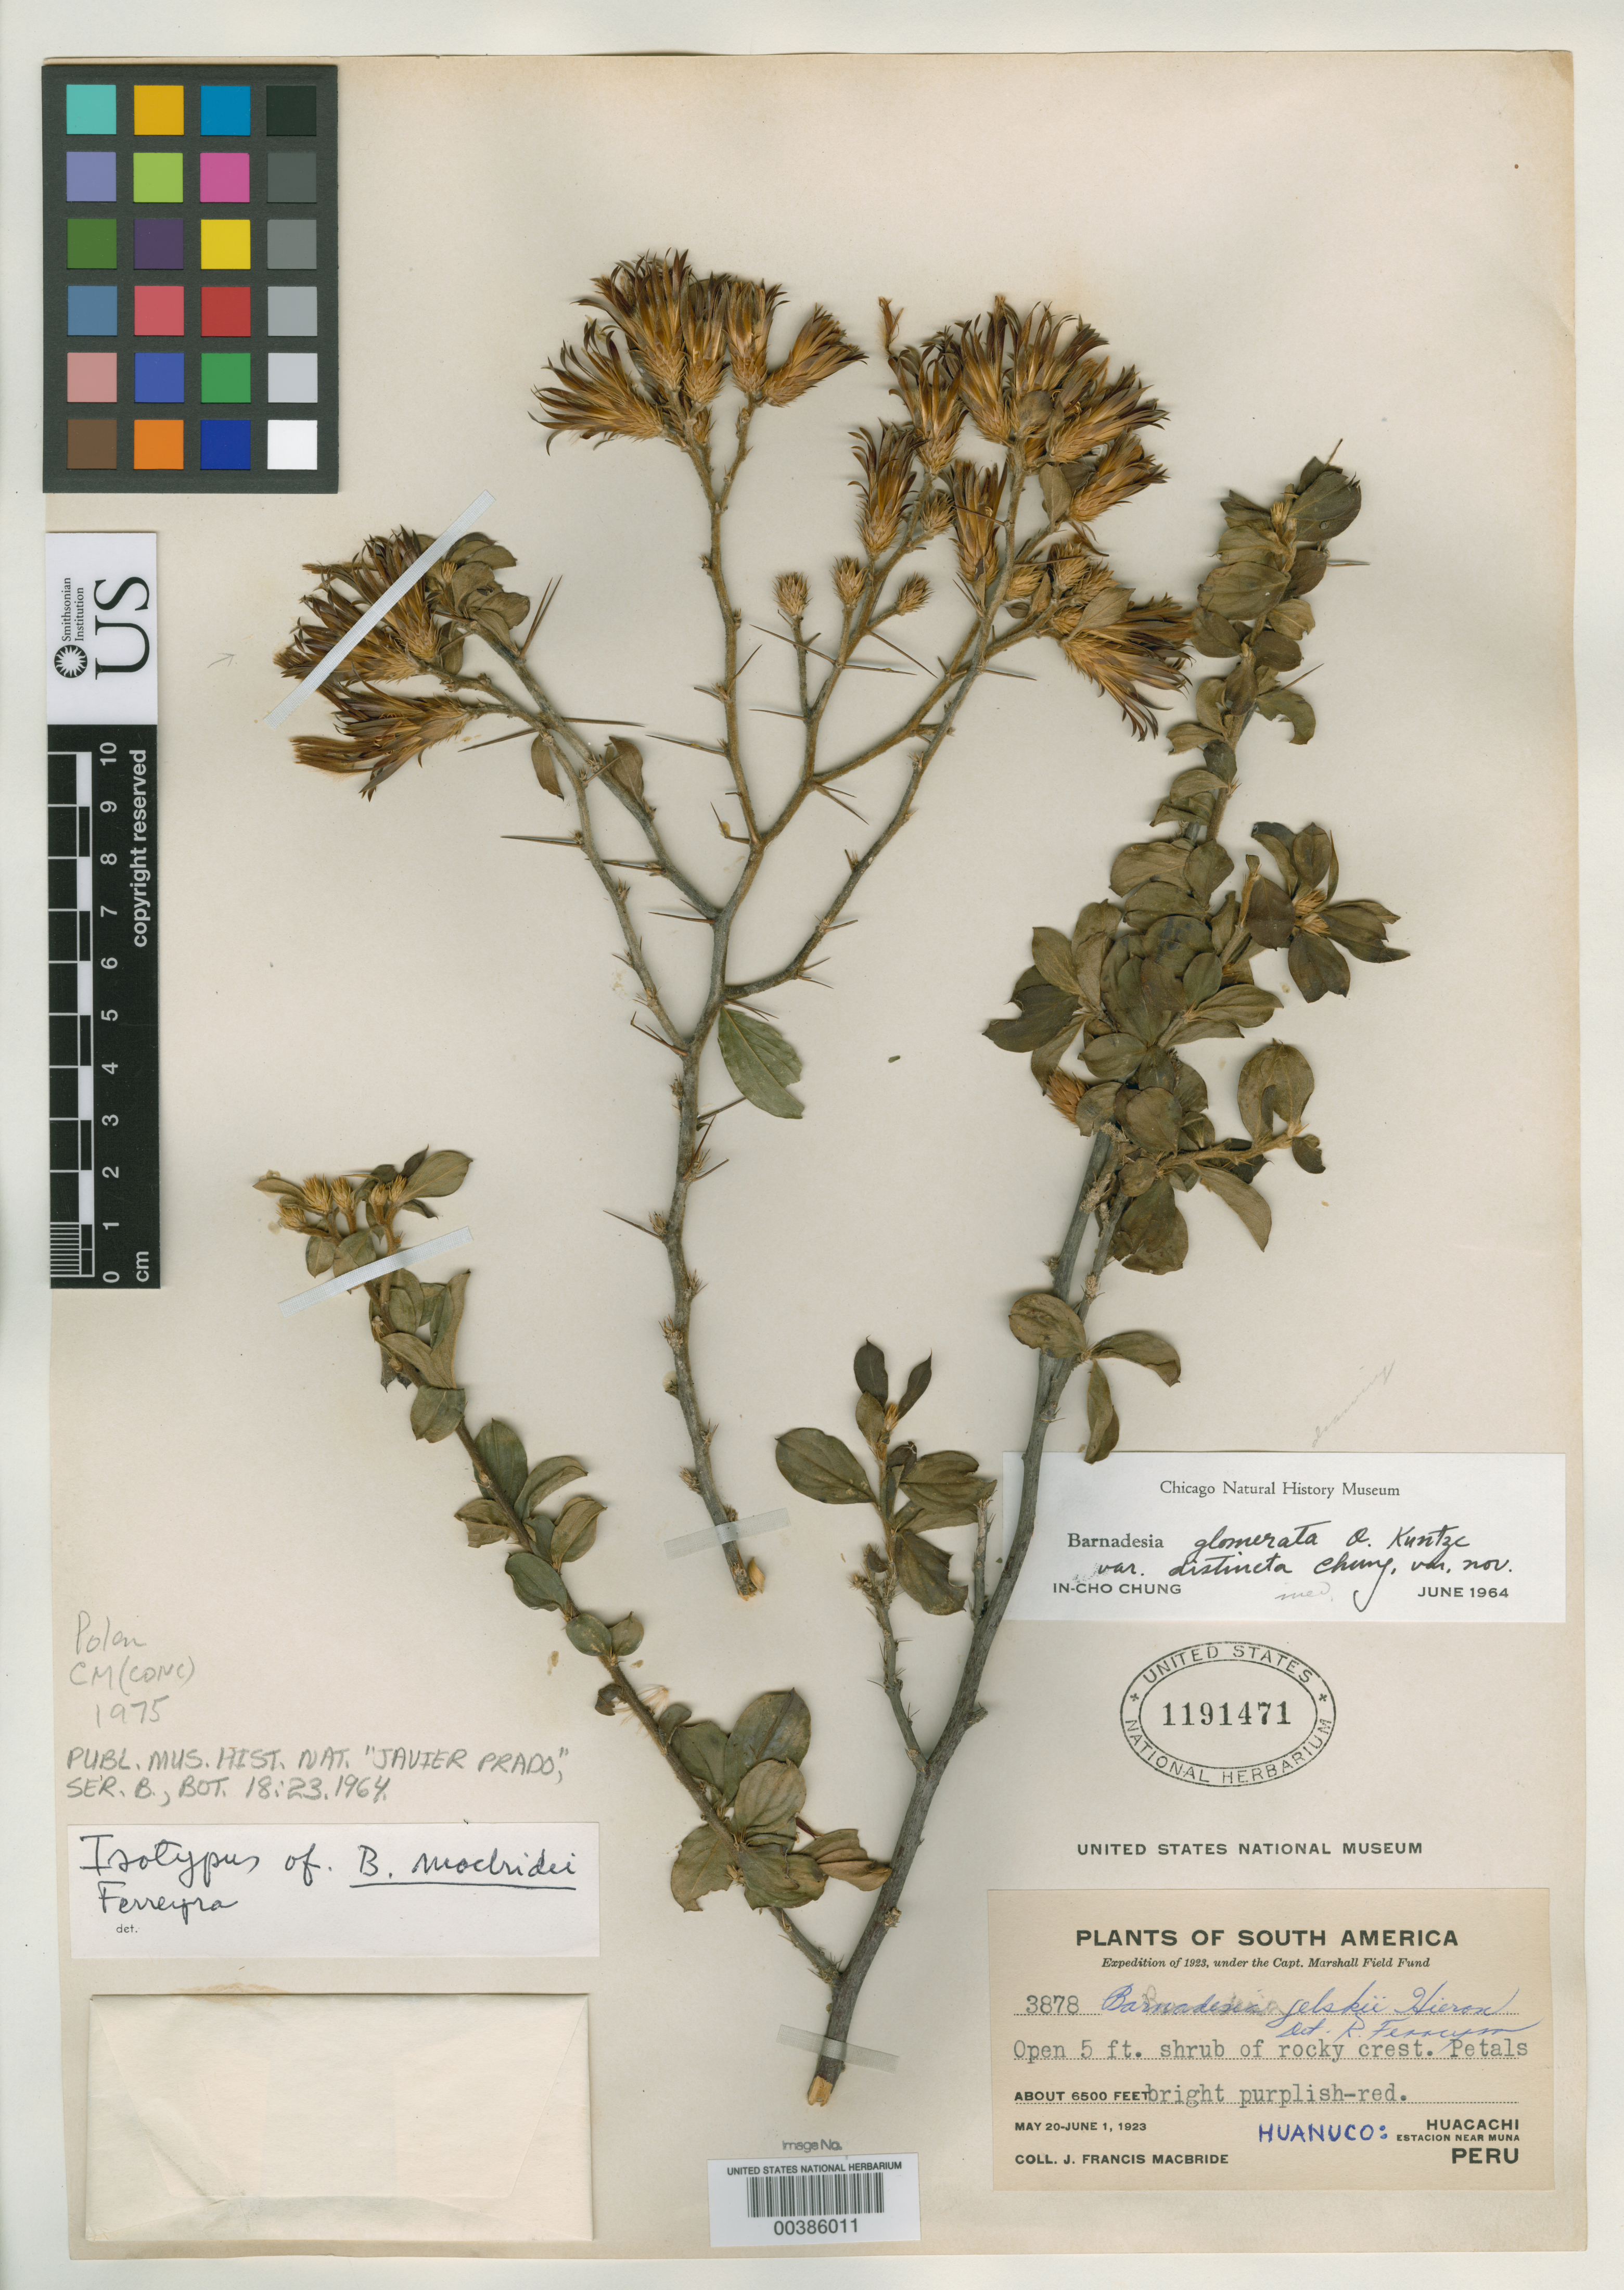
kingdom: Plantae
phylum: Tracheophyta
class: Magnoliopsida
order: Asterales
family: Asteraceae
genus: Barnadesia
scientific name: Barnadesia macbridei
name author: Ferreyra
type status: Isotype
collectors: J. F. Macbride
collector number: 3878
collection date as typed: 20 May 1923 to 01 Jun 1923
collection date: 1923-05-20/1923-06-01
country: Peru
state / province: Huánuco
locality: Huacachi, Estación near Muña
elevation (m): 1981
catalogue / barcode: US 1191471